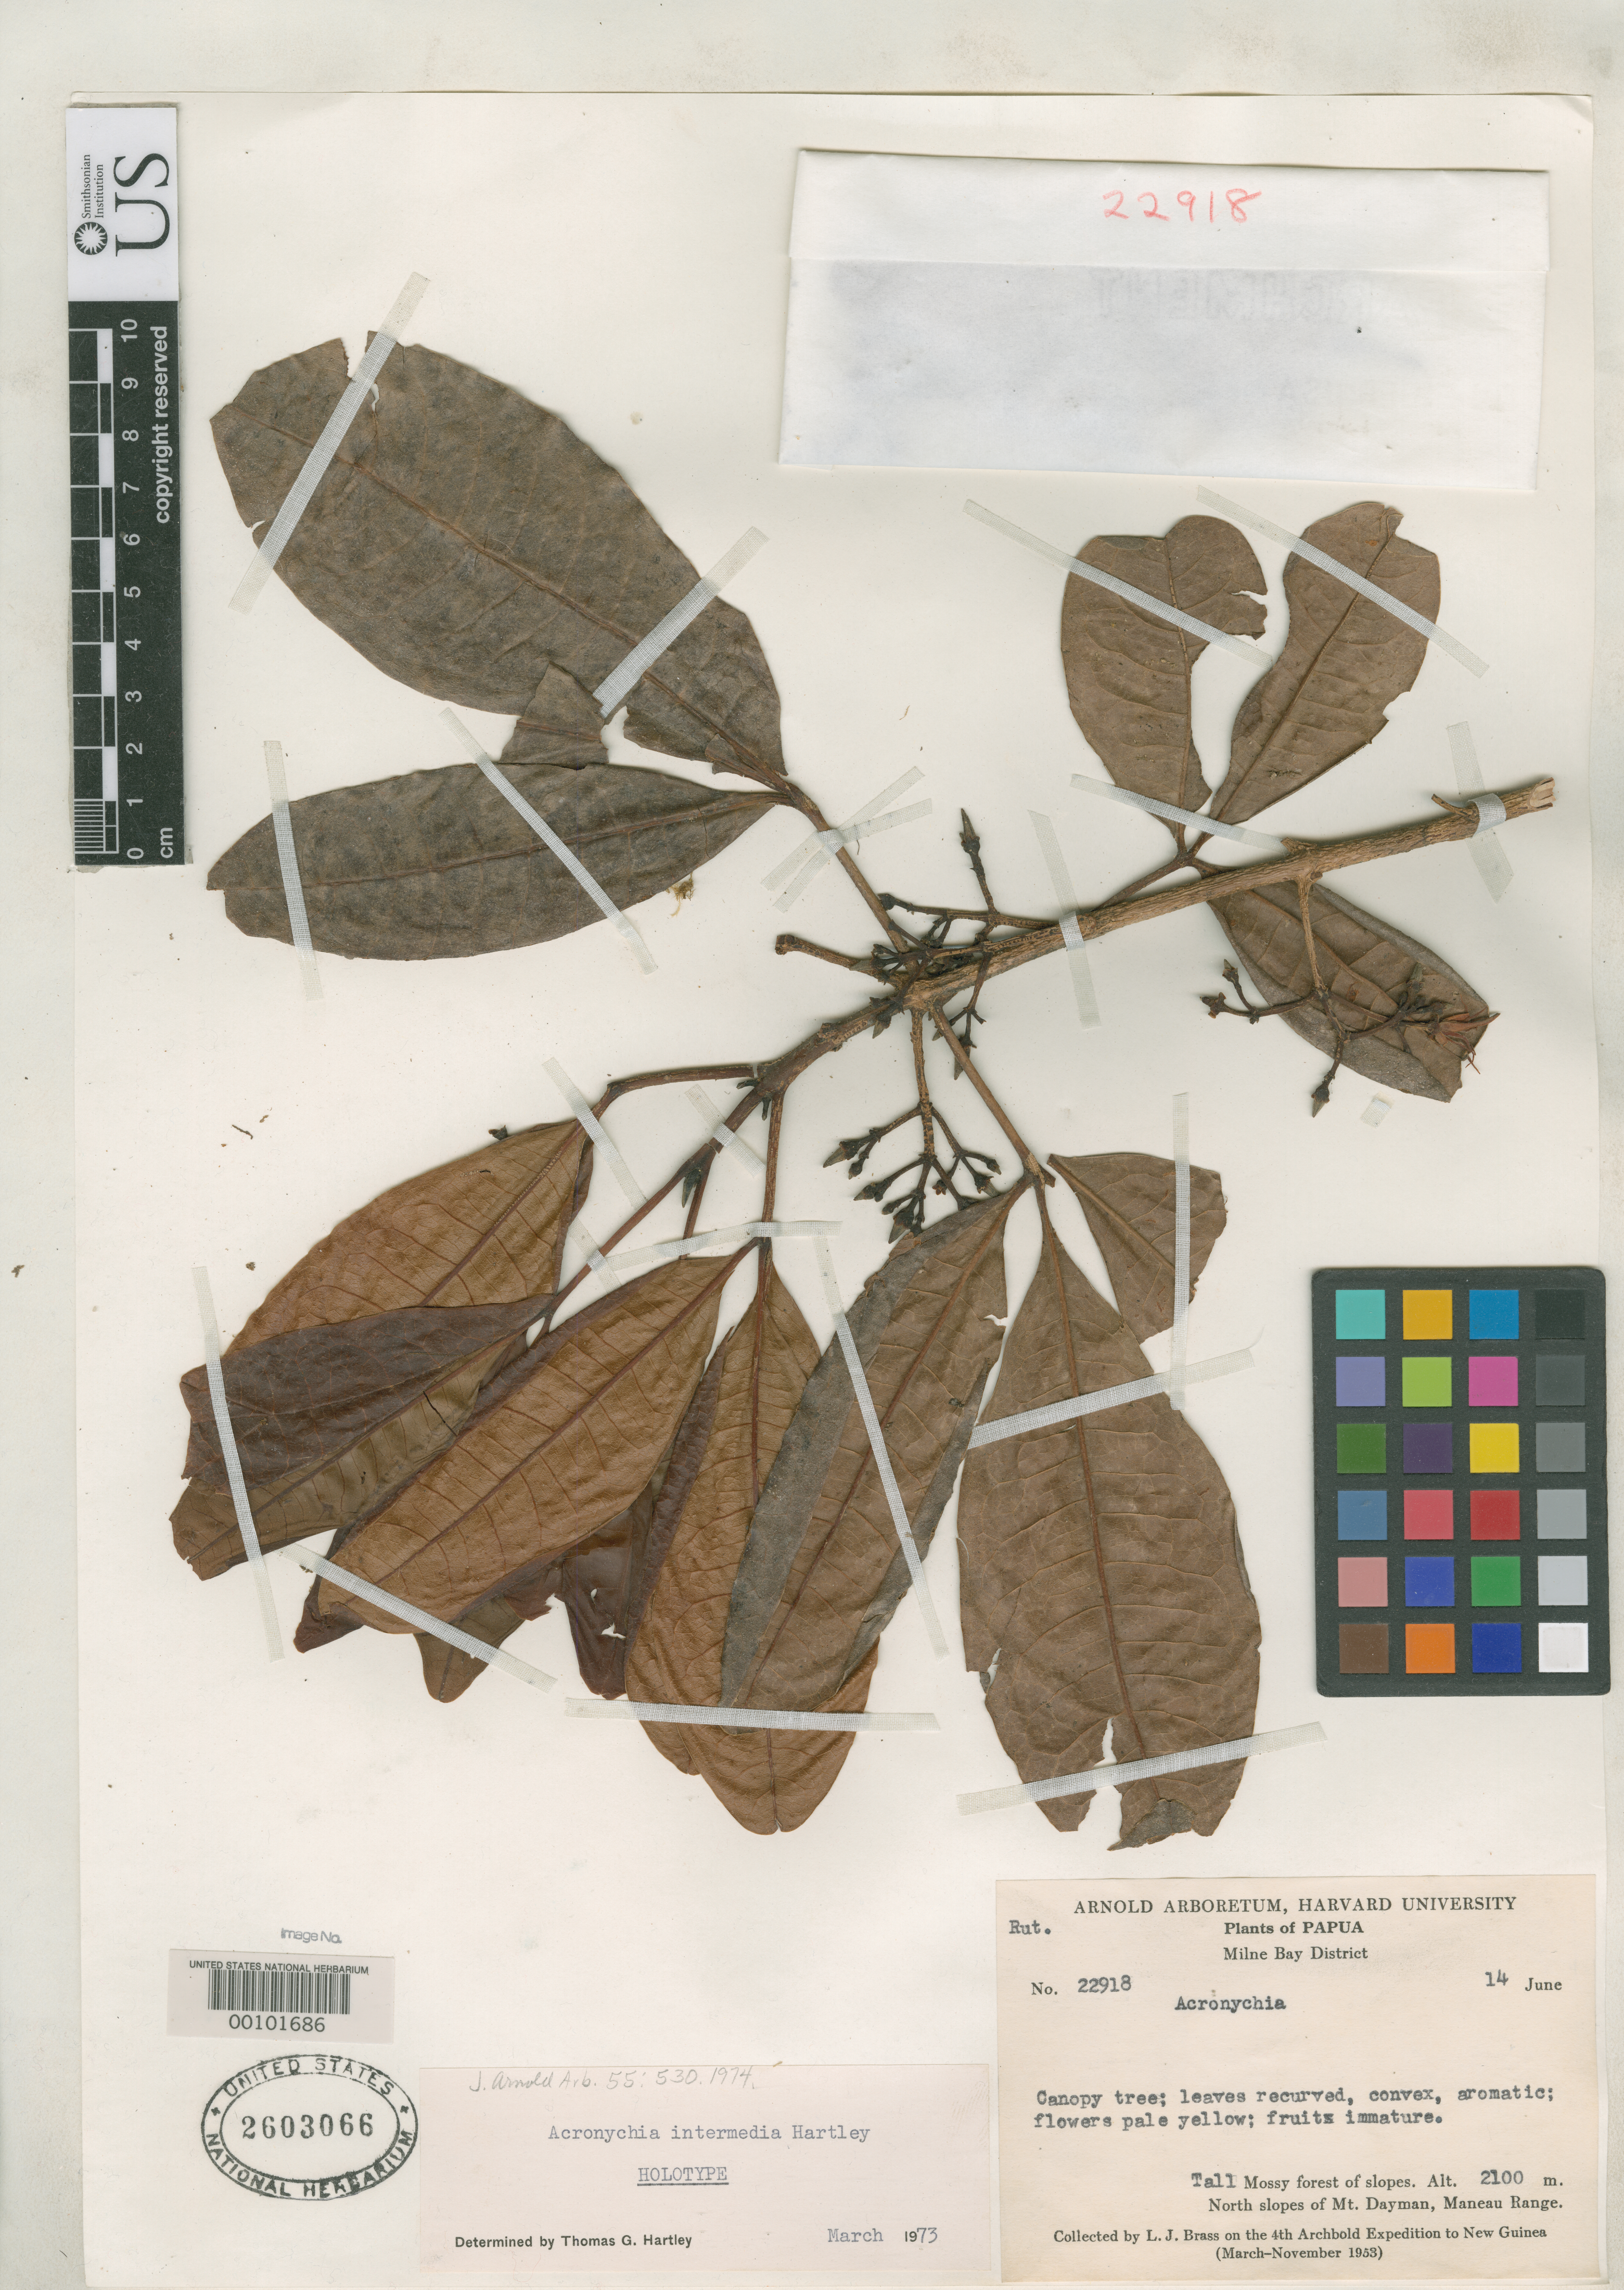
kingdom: Plantae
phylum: Tracheophyta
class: Magnoliopsida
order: Sapindales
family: Rutaceae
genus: Acronychia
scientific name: Acronychia intermedia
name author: T.G. Hartley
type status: Holotype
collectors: L. J. Brass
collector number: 22918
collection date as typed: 14 Jun 1953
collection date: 1953-06-14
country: Papua New Guinea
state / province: Milne Bay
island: New Guinea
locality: Maneau Range, Mt. Dayman.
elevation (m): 2100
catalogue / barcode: US 2603066